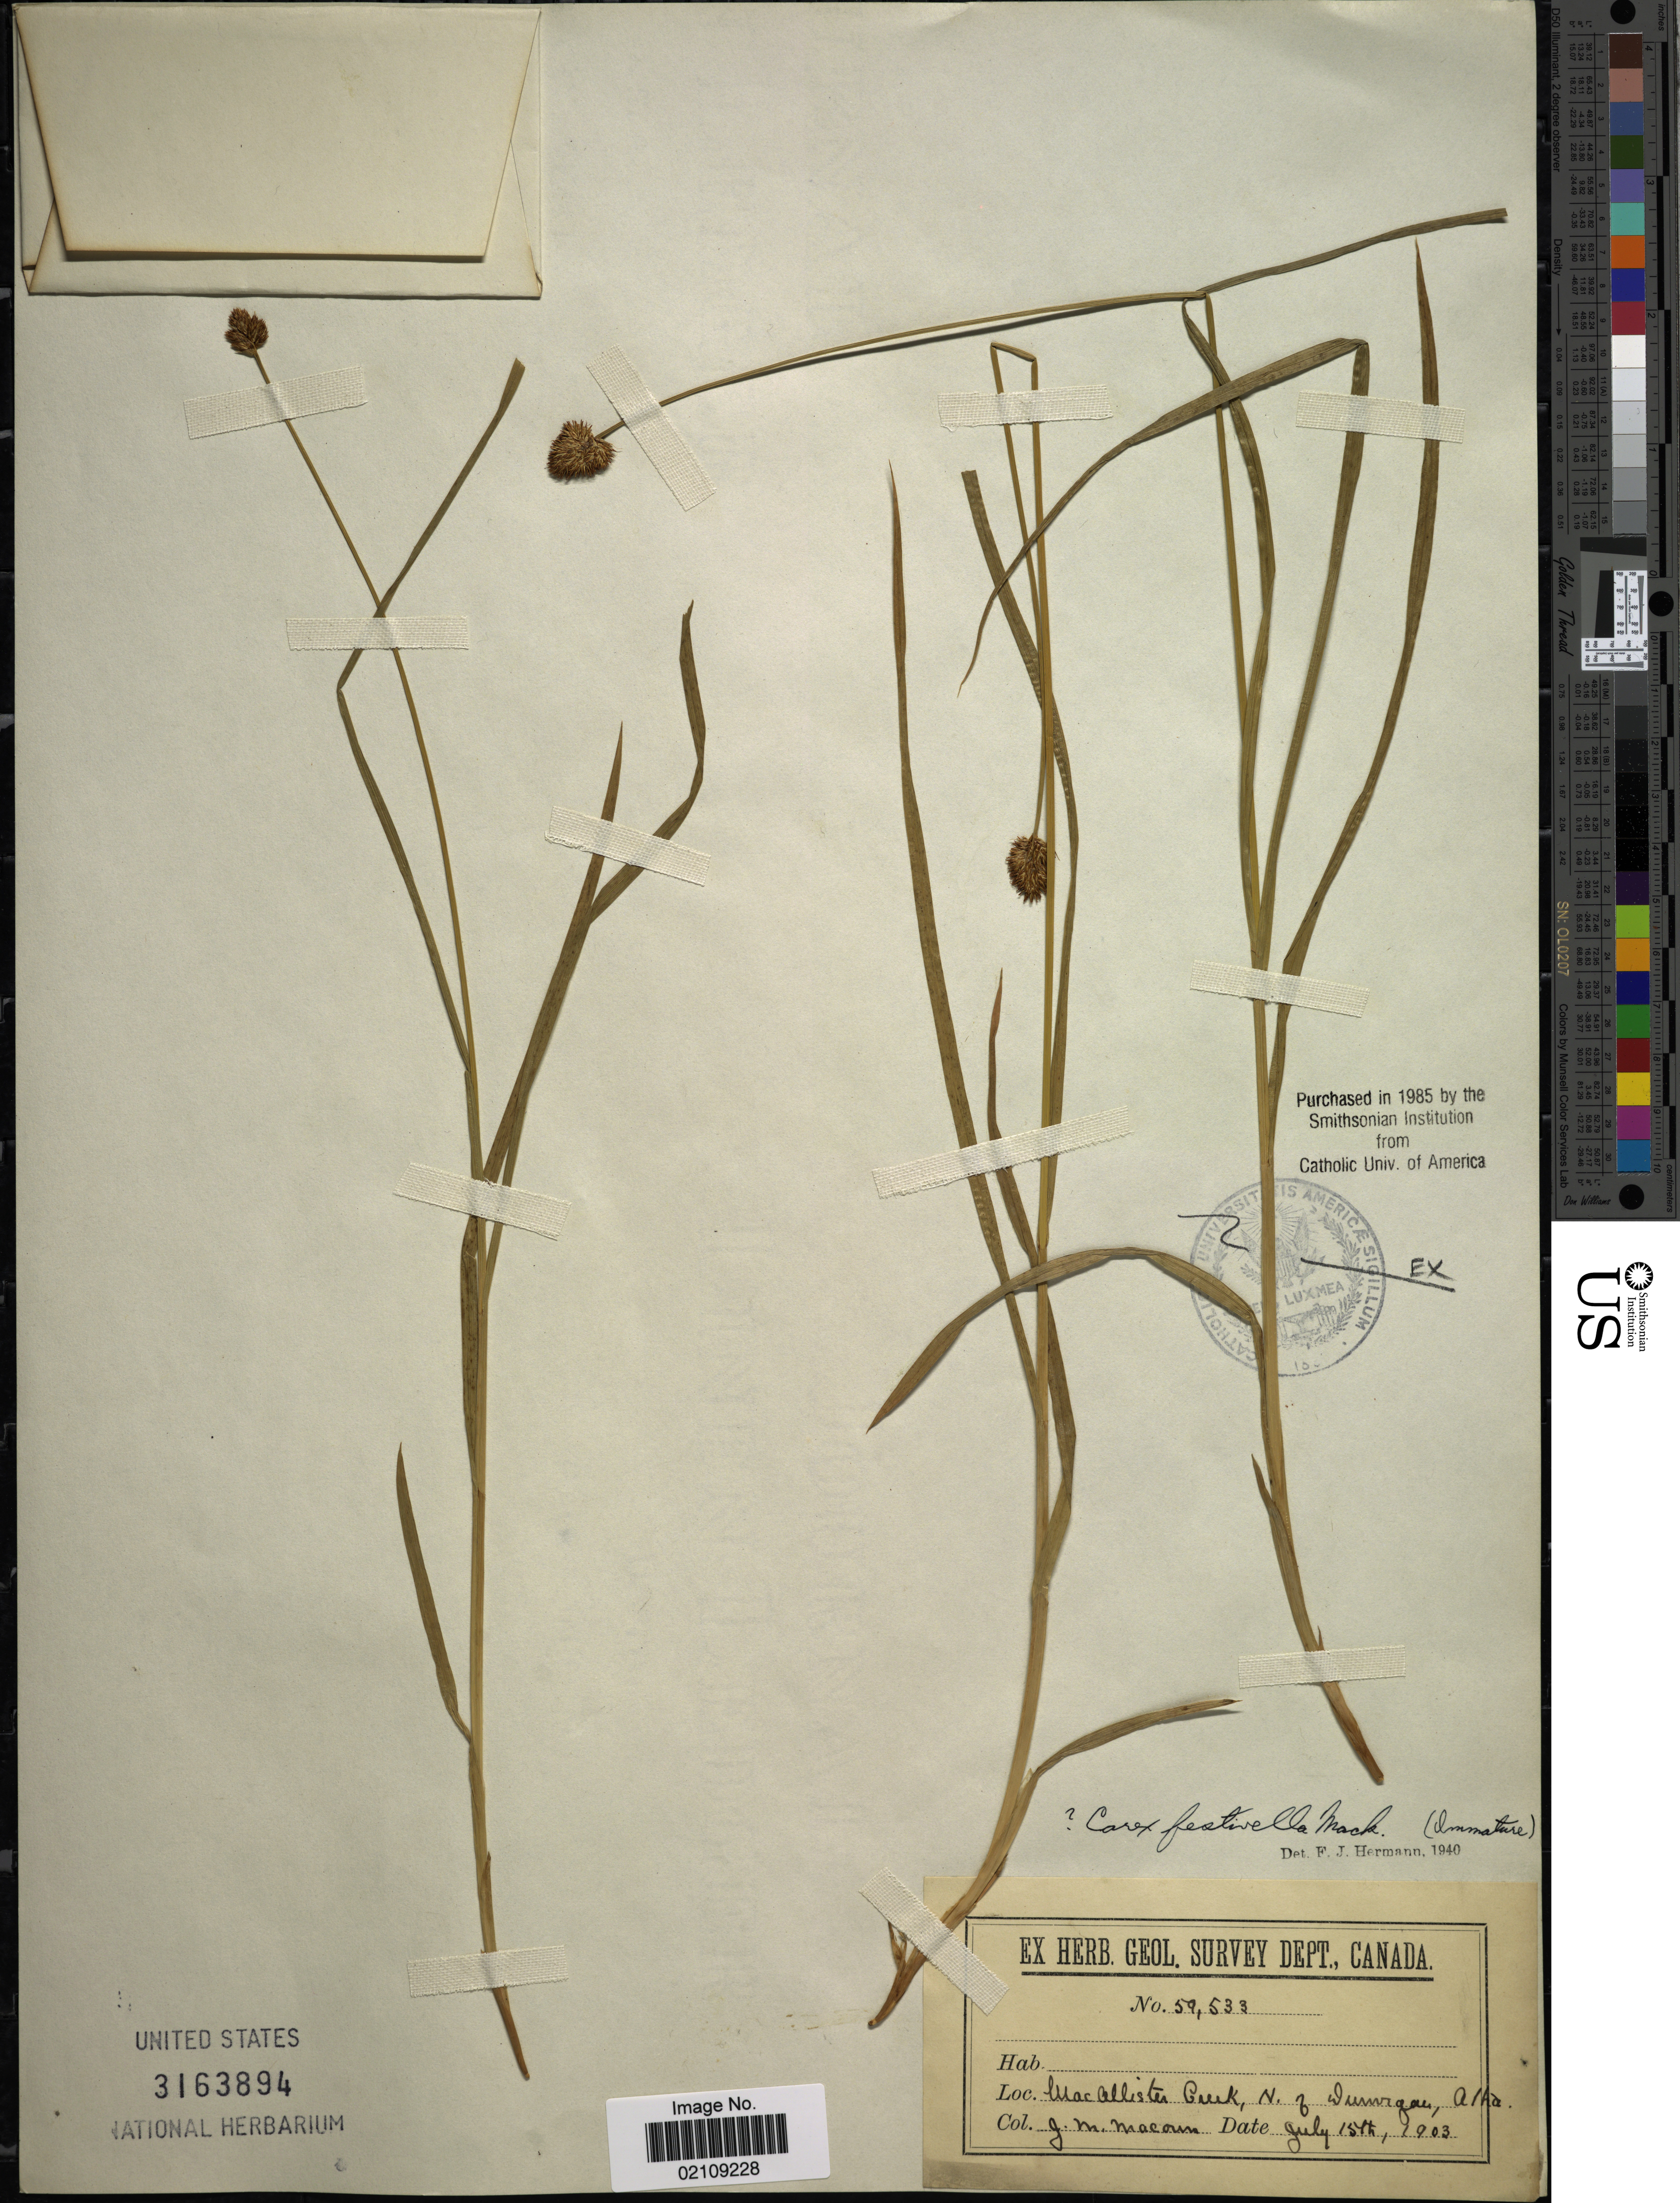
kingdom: Plantae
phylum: Tracheophyta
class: Liliopsida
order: Poales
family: Cyperaceae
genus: Carex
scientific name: Carex microptera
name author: Mack.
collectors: J. M. Macoun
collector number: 59533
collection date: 1903-07-15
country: Canada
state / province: Alberta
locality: MacAllister Creek, N of Dunvegan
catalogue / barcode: US 3163894